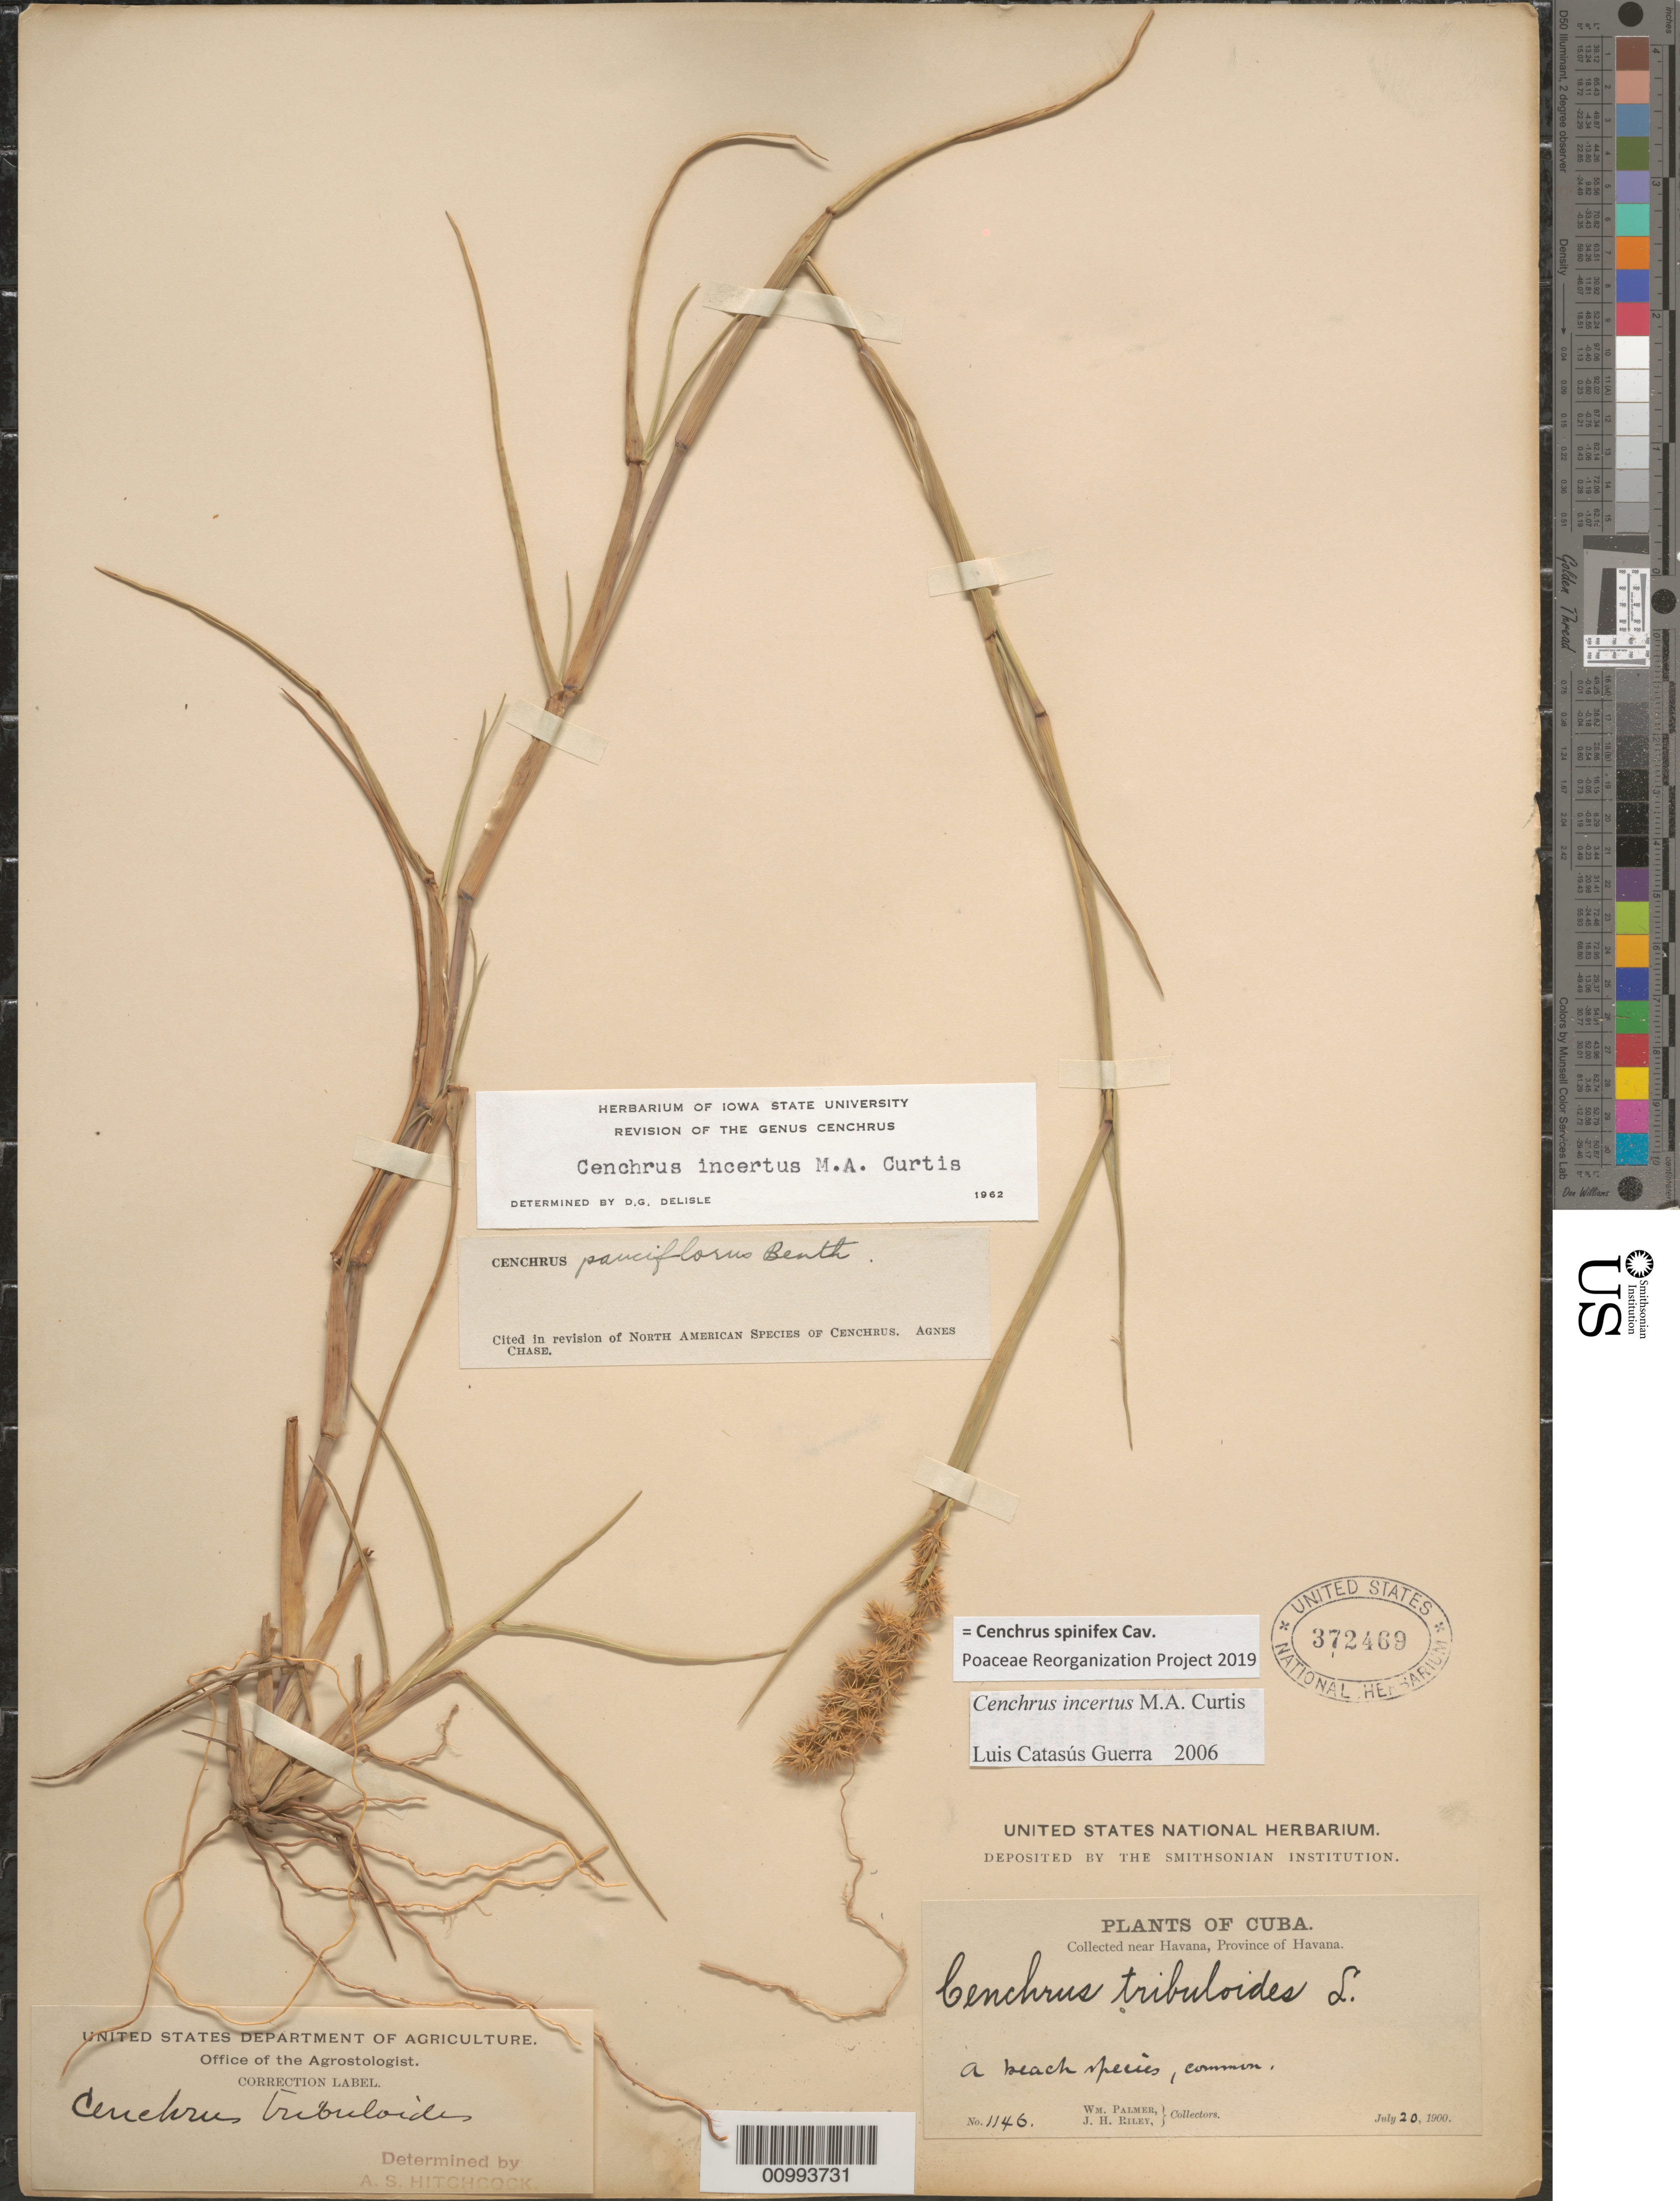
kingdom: Plantae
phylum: Tracheophyta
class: Liliopsida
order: Poales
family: Poaceae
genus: Cenchrus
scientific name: Cenchrus spinifex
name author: Cav.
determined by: Poaceae Reorganization Project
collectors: W. Palmer & J. H. Riley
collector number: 1146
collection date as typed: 20 Jul 1900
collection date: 1900-07-20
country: Cuba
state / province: La Habana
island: Cuba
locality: La Habana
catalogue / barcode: US 372469